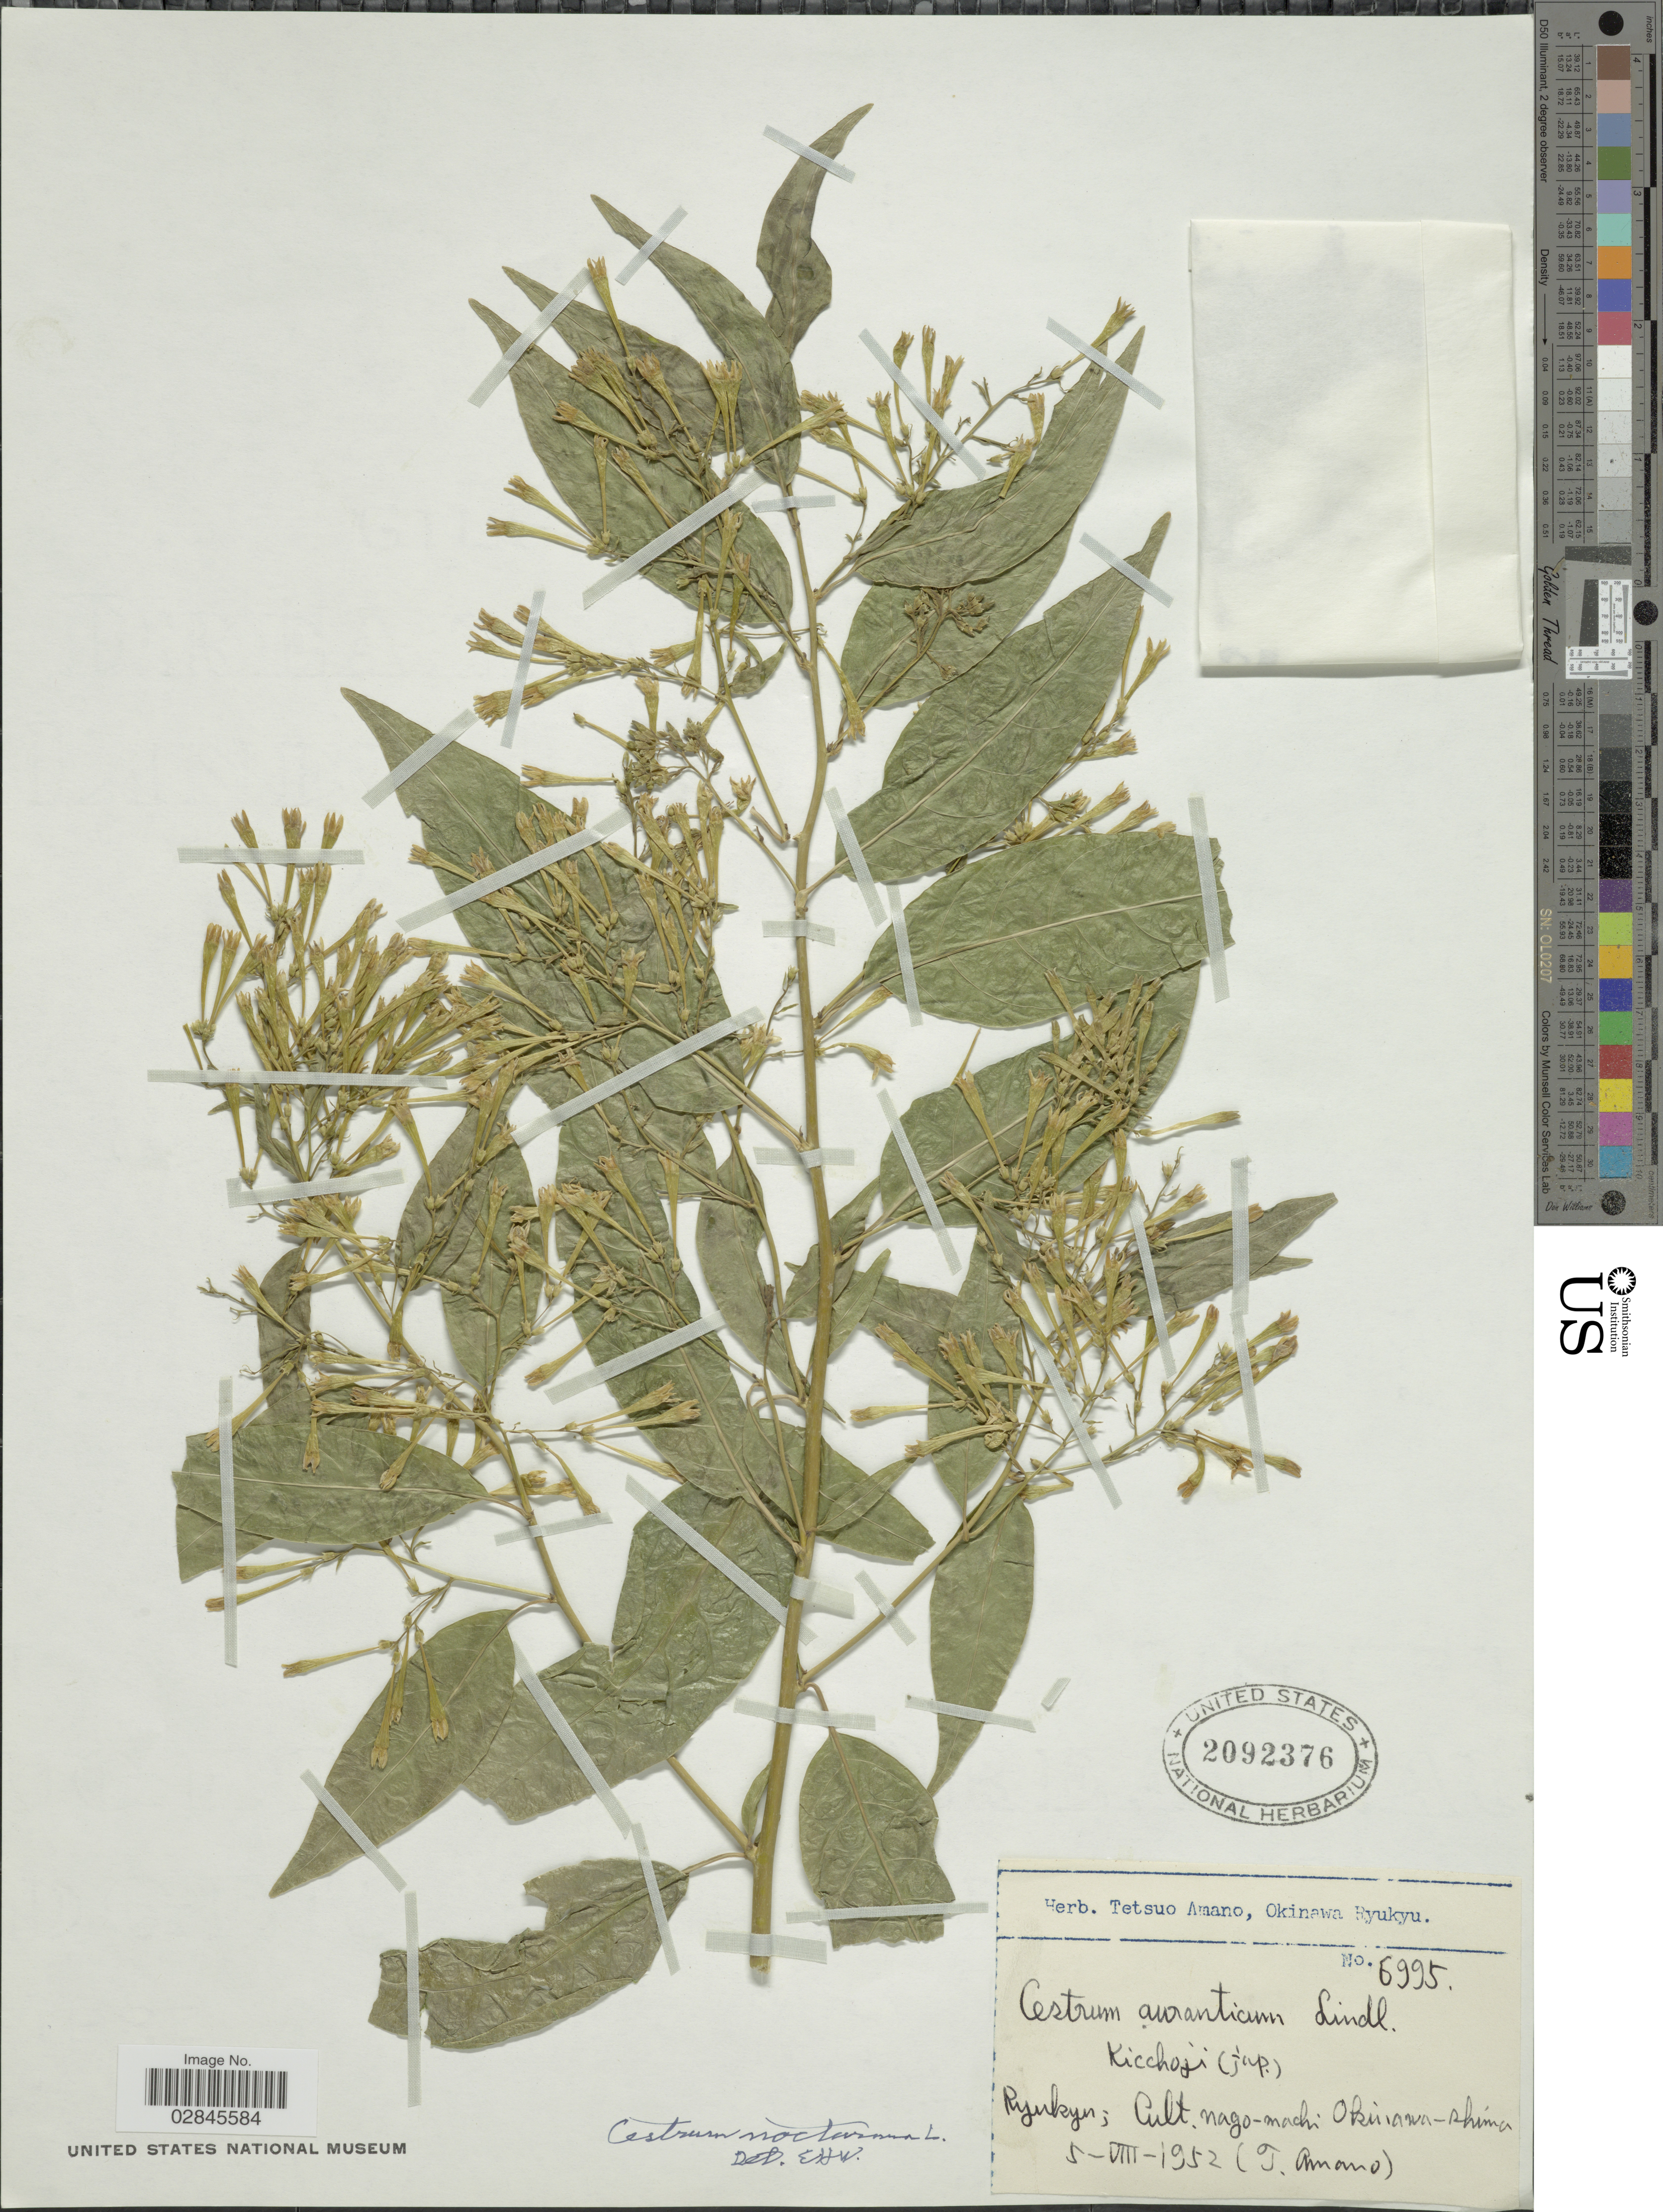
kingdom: Plantae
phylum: Tracheophyta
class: Magnoliopsida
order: Solanales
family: Solanaceae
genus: Cestrum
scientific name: Cestrum nocturnum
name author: L.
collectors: T. Amano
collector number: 6995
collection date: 1952-08-05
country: Japan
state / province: Okinawa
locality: Ryukyu; nago-nachi Okinawa-shima.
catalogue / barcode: US 2092376